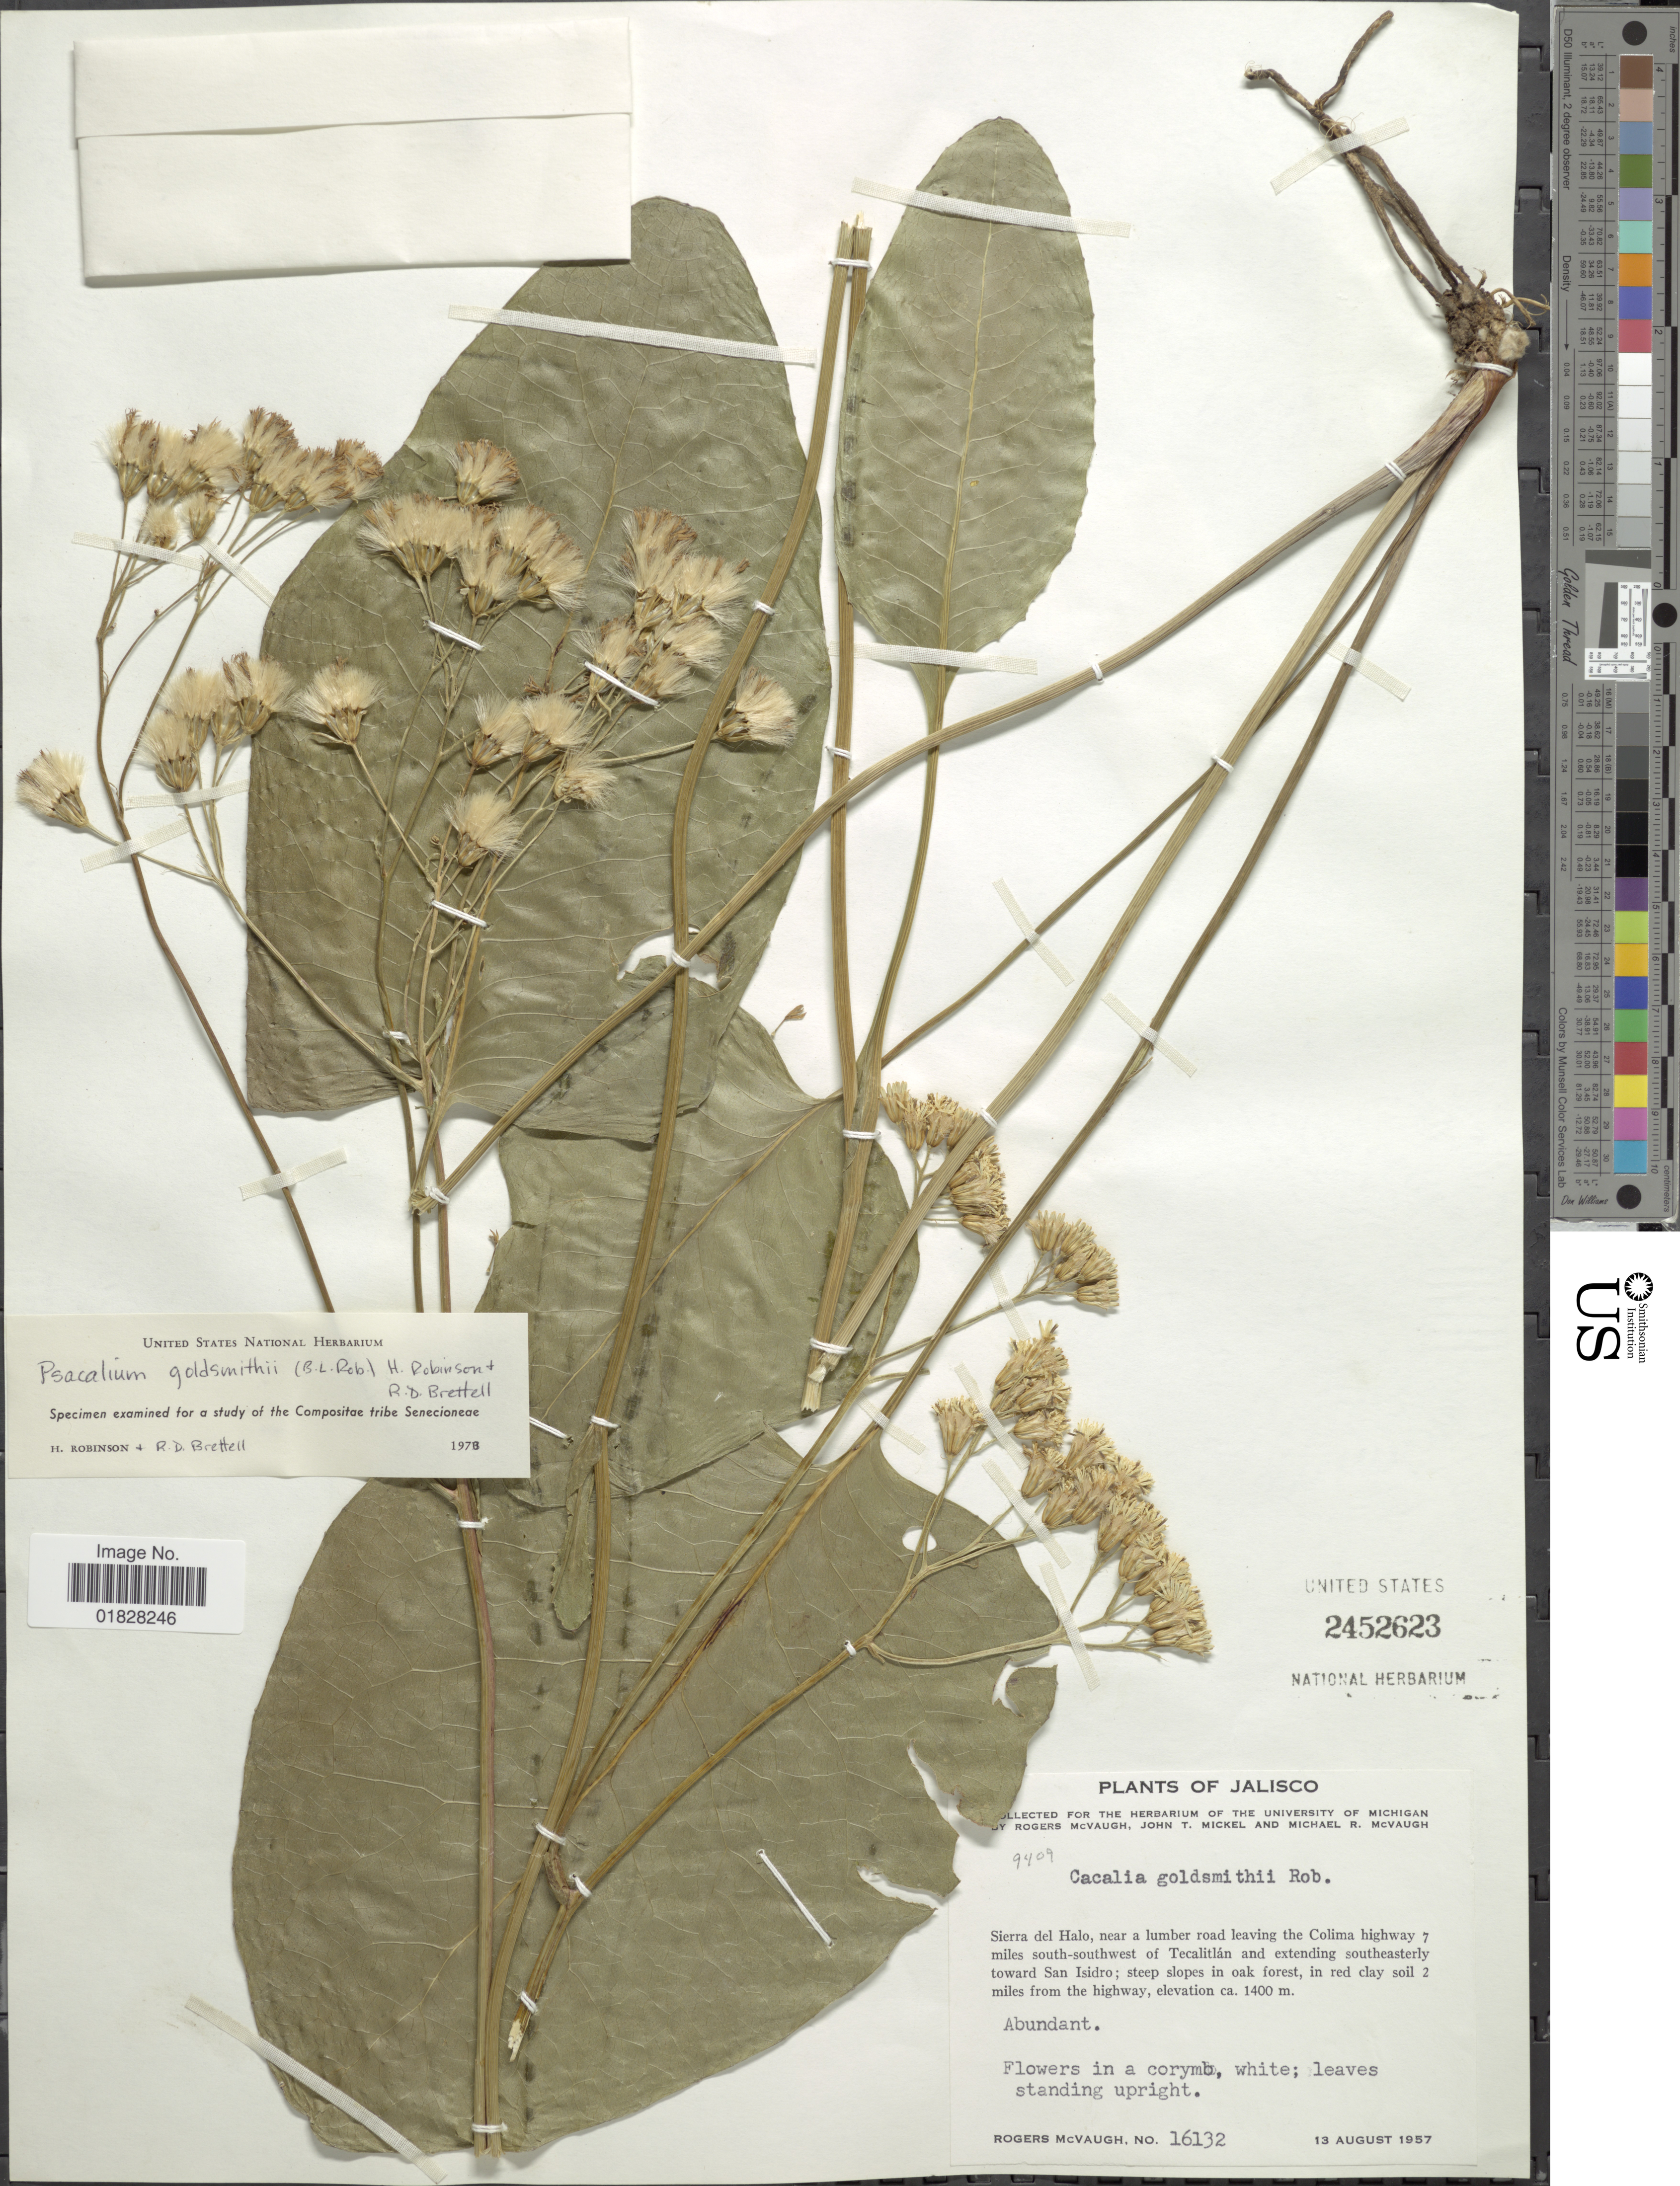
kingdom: Plantae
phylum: Tracheophyta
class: Magnoliopsida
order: Asterales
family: Asteraceae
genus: Psacalium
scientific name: Psacalium goldschmithii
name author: (B.L. Rob.) H. Rob. & Brettell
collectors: R. McVaugh, J. T. Mickel & M. R. McVaugh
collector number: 16132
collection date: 1957-08-13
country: Mexico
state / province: Jalisco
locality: Sierra del Halo, near a lumber road leaving the Colima highway 7 miles south-southwest of Tecalitlán and extending southeasterly toward San Isidro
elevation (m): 1400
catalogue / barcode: US 2452623